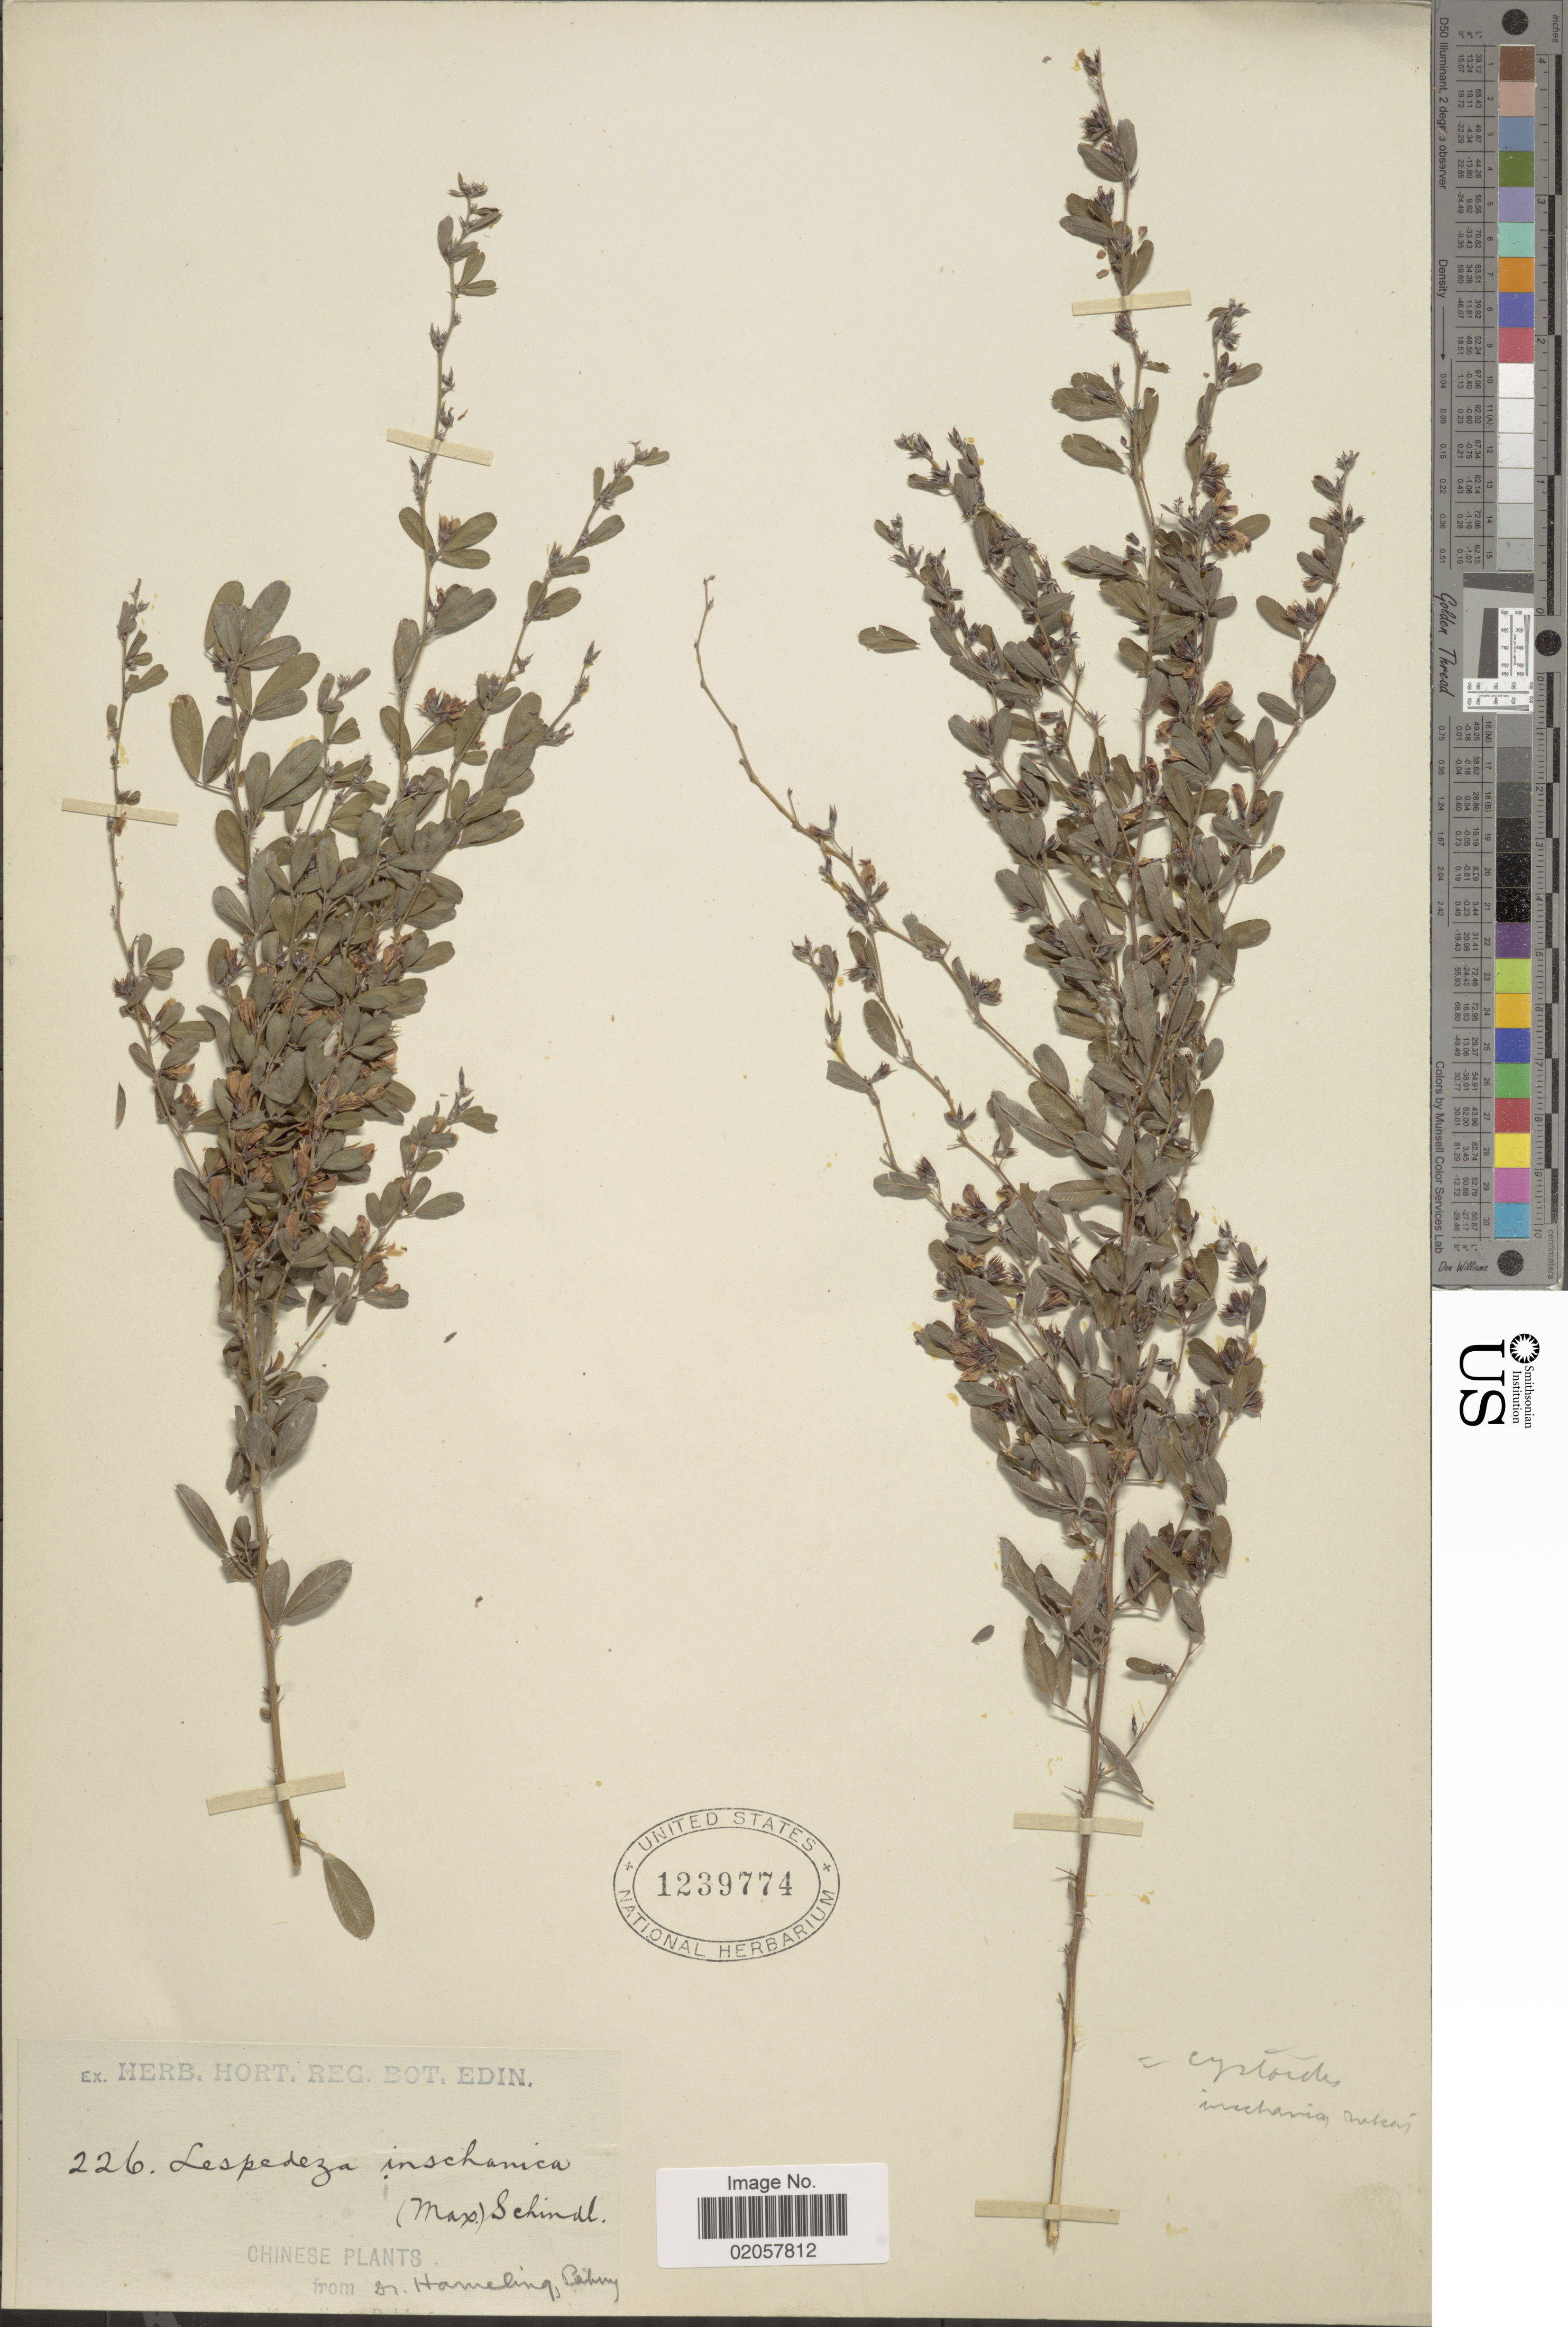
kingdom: Plantae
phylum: Tracheophyta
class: Magnoliopsida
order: Fabales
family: Fabaceae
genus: Lespedeza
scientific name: Lespedeza inschanica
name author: (Maxim.) Schindl.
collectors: -. Hemeling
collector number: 226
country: China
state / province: Beijing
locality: Peking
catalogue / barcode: US 1239774